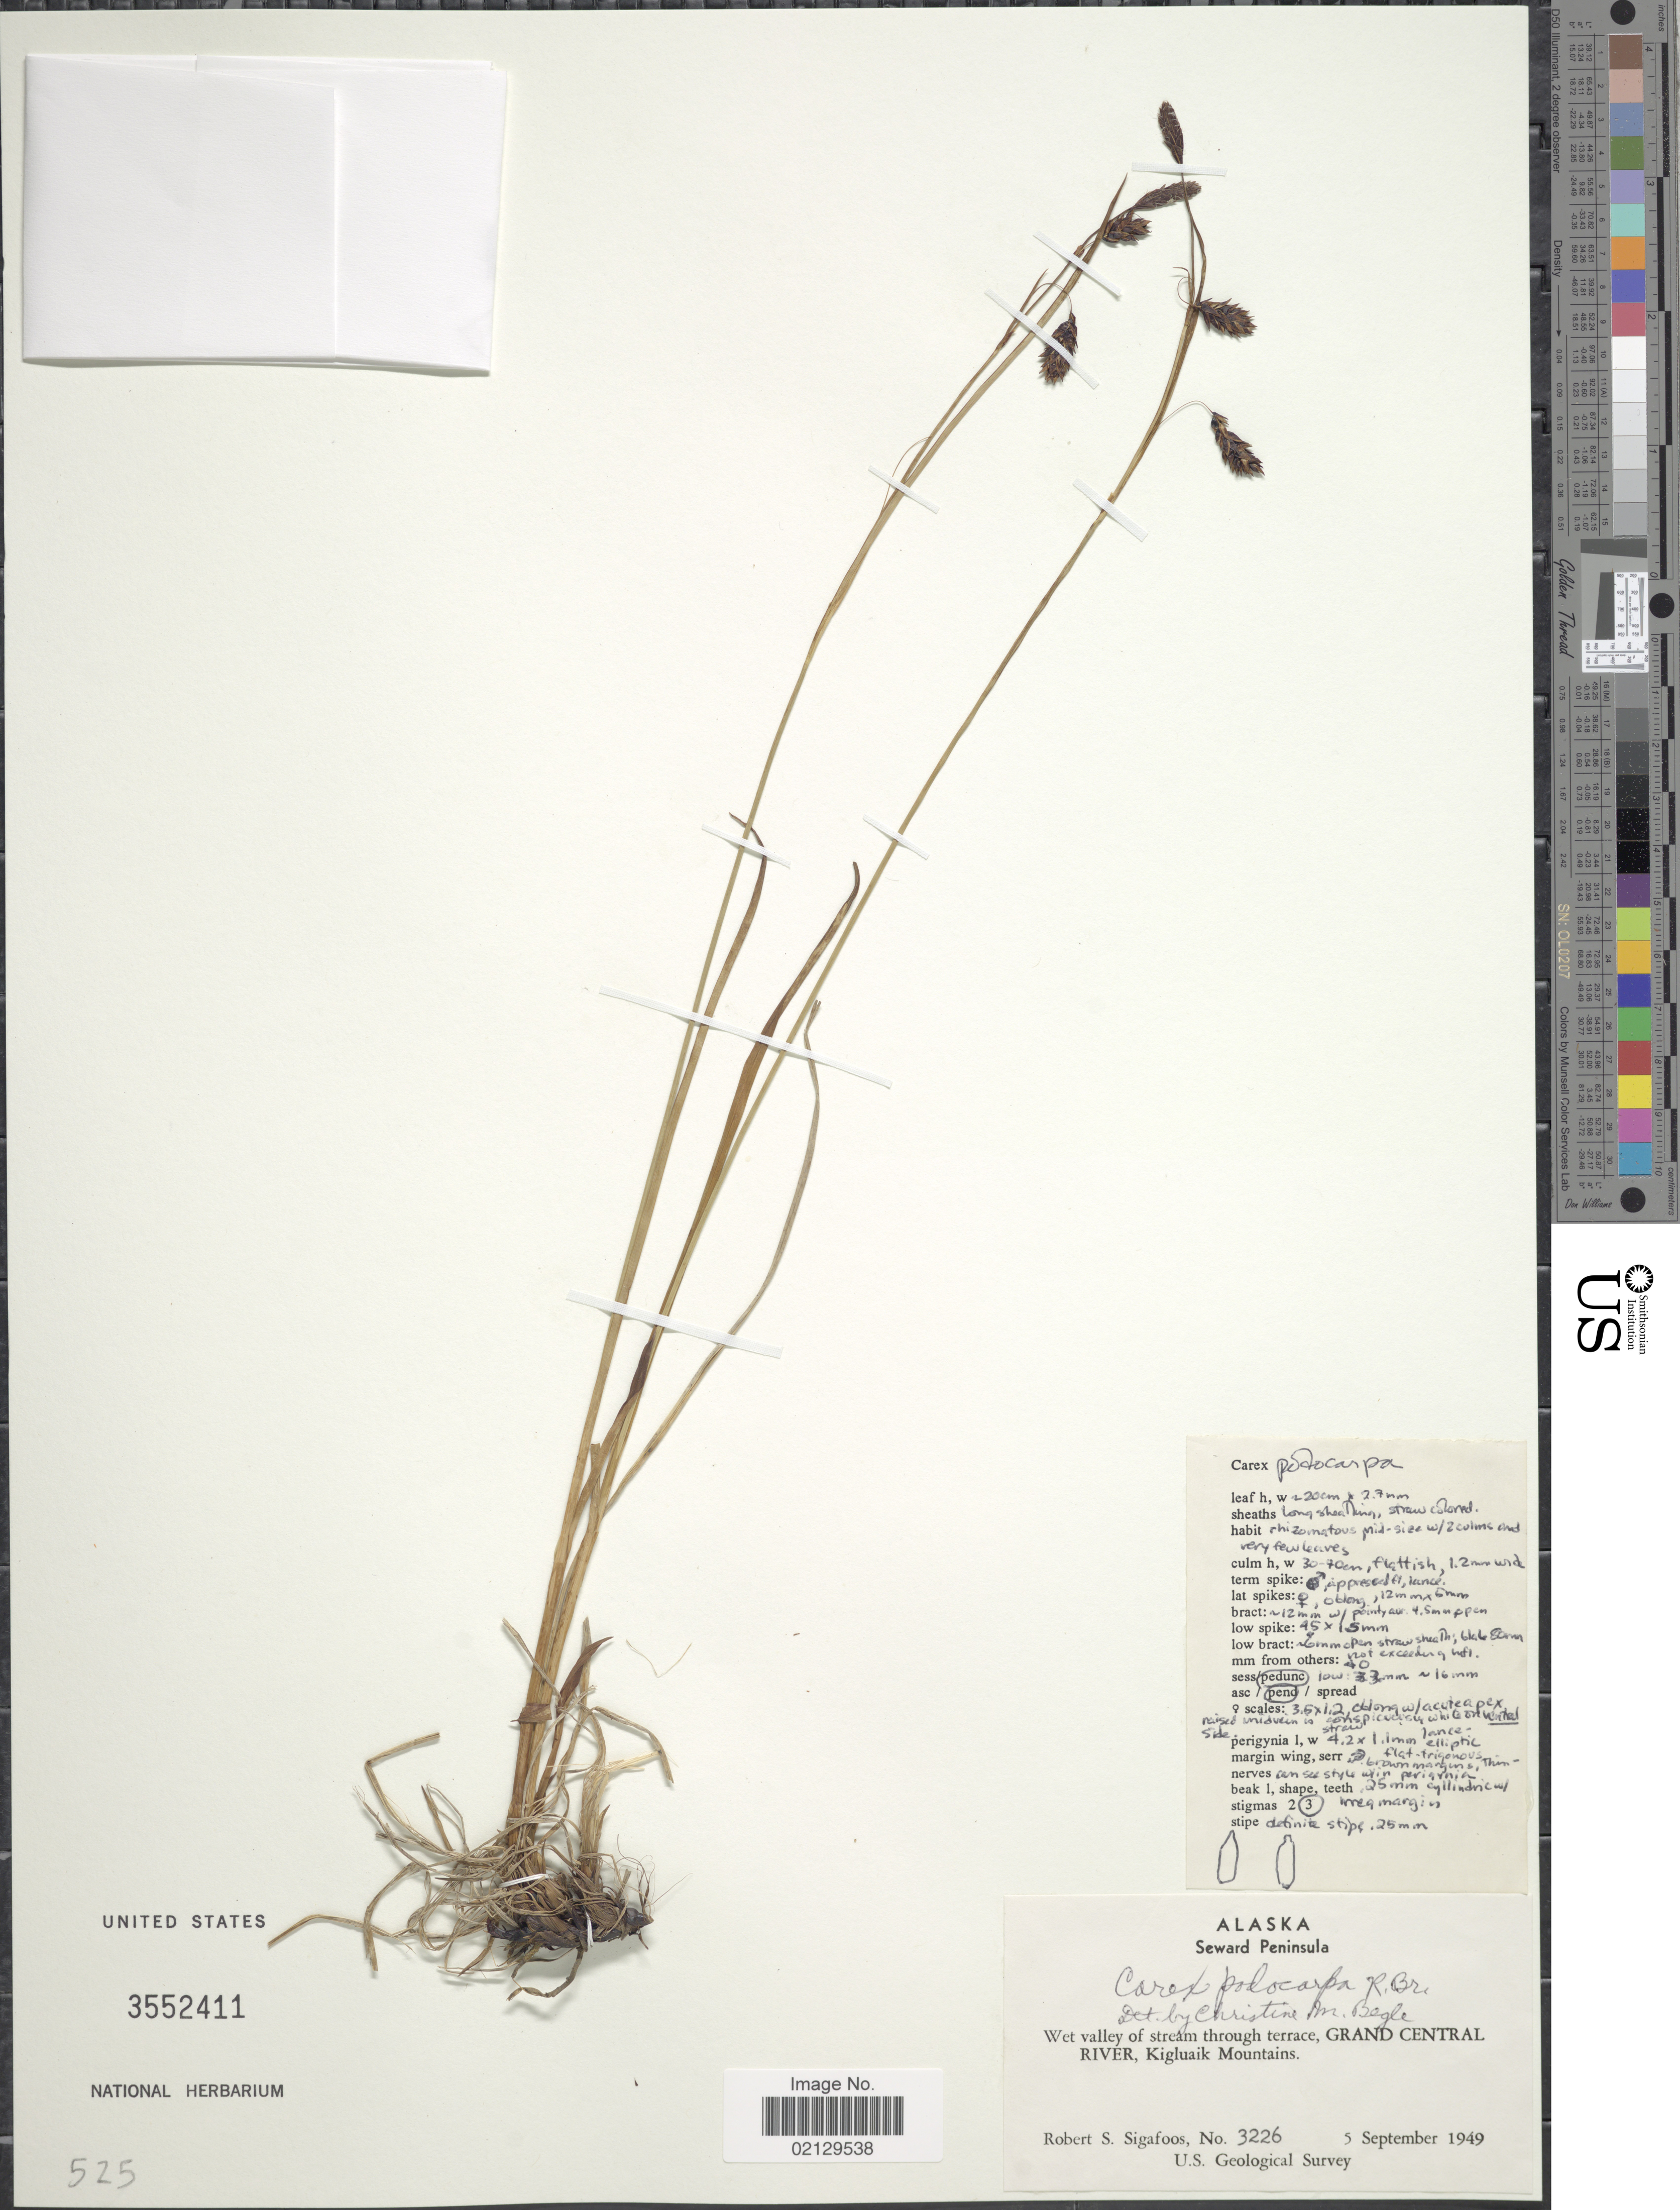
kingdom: Plantae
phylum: Tracheophyta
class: Liliopsida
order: Poales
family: Cyperaceae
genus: Carex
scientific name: Carex podocarpa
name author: R. Br.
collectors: R. Sigafoos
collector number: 3226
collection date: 1949-09-05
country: United States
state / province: Alaska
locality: Seward Peninsula, Wet valley of stream through terrace, Grand Central River, Kigluaik Mountains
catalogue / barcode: US 3552411